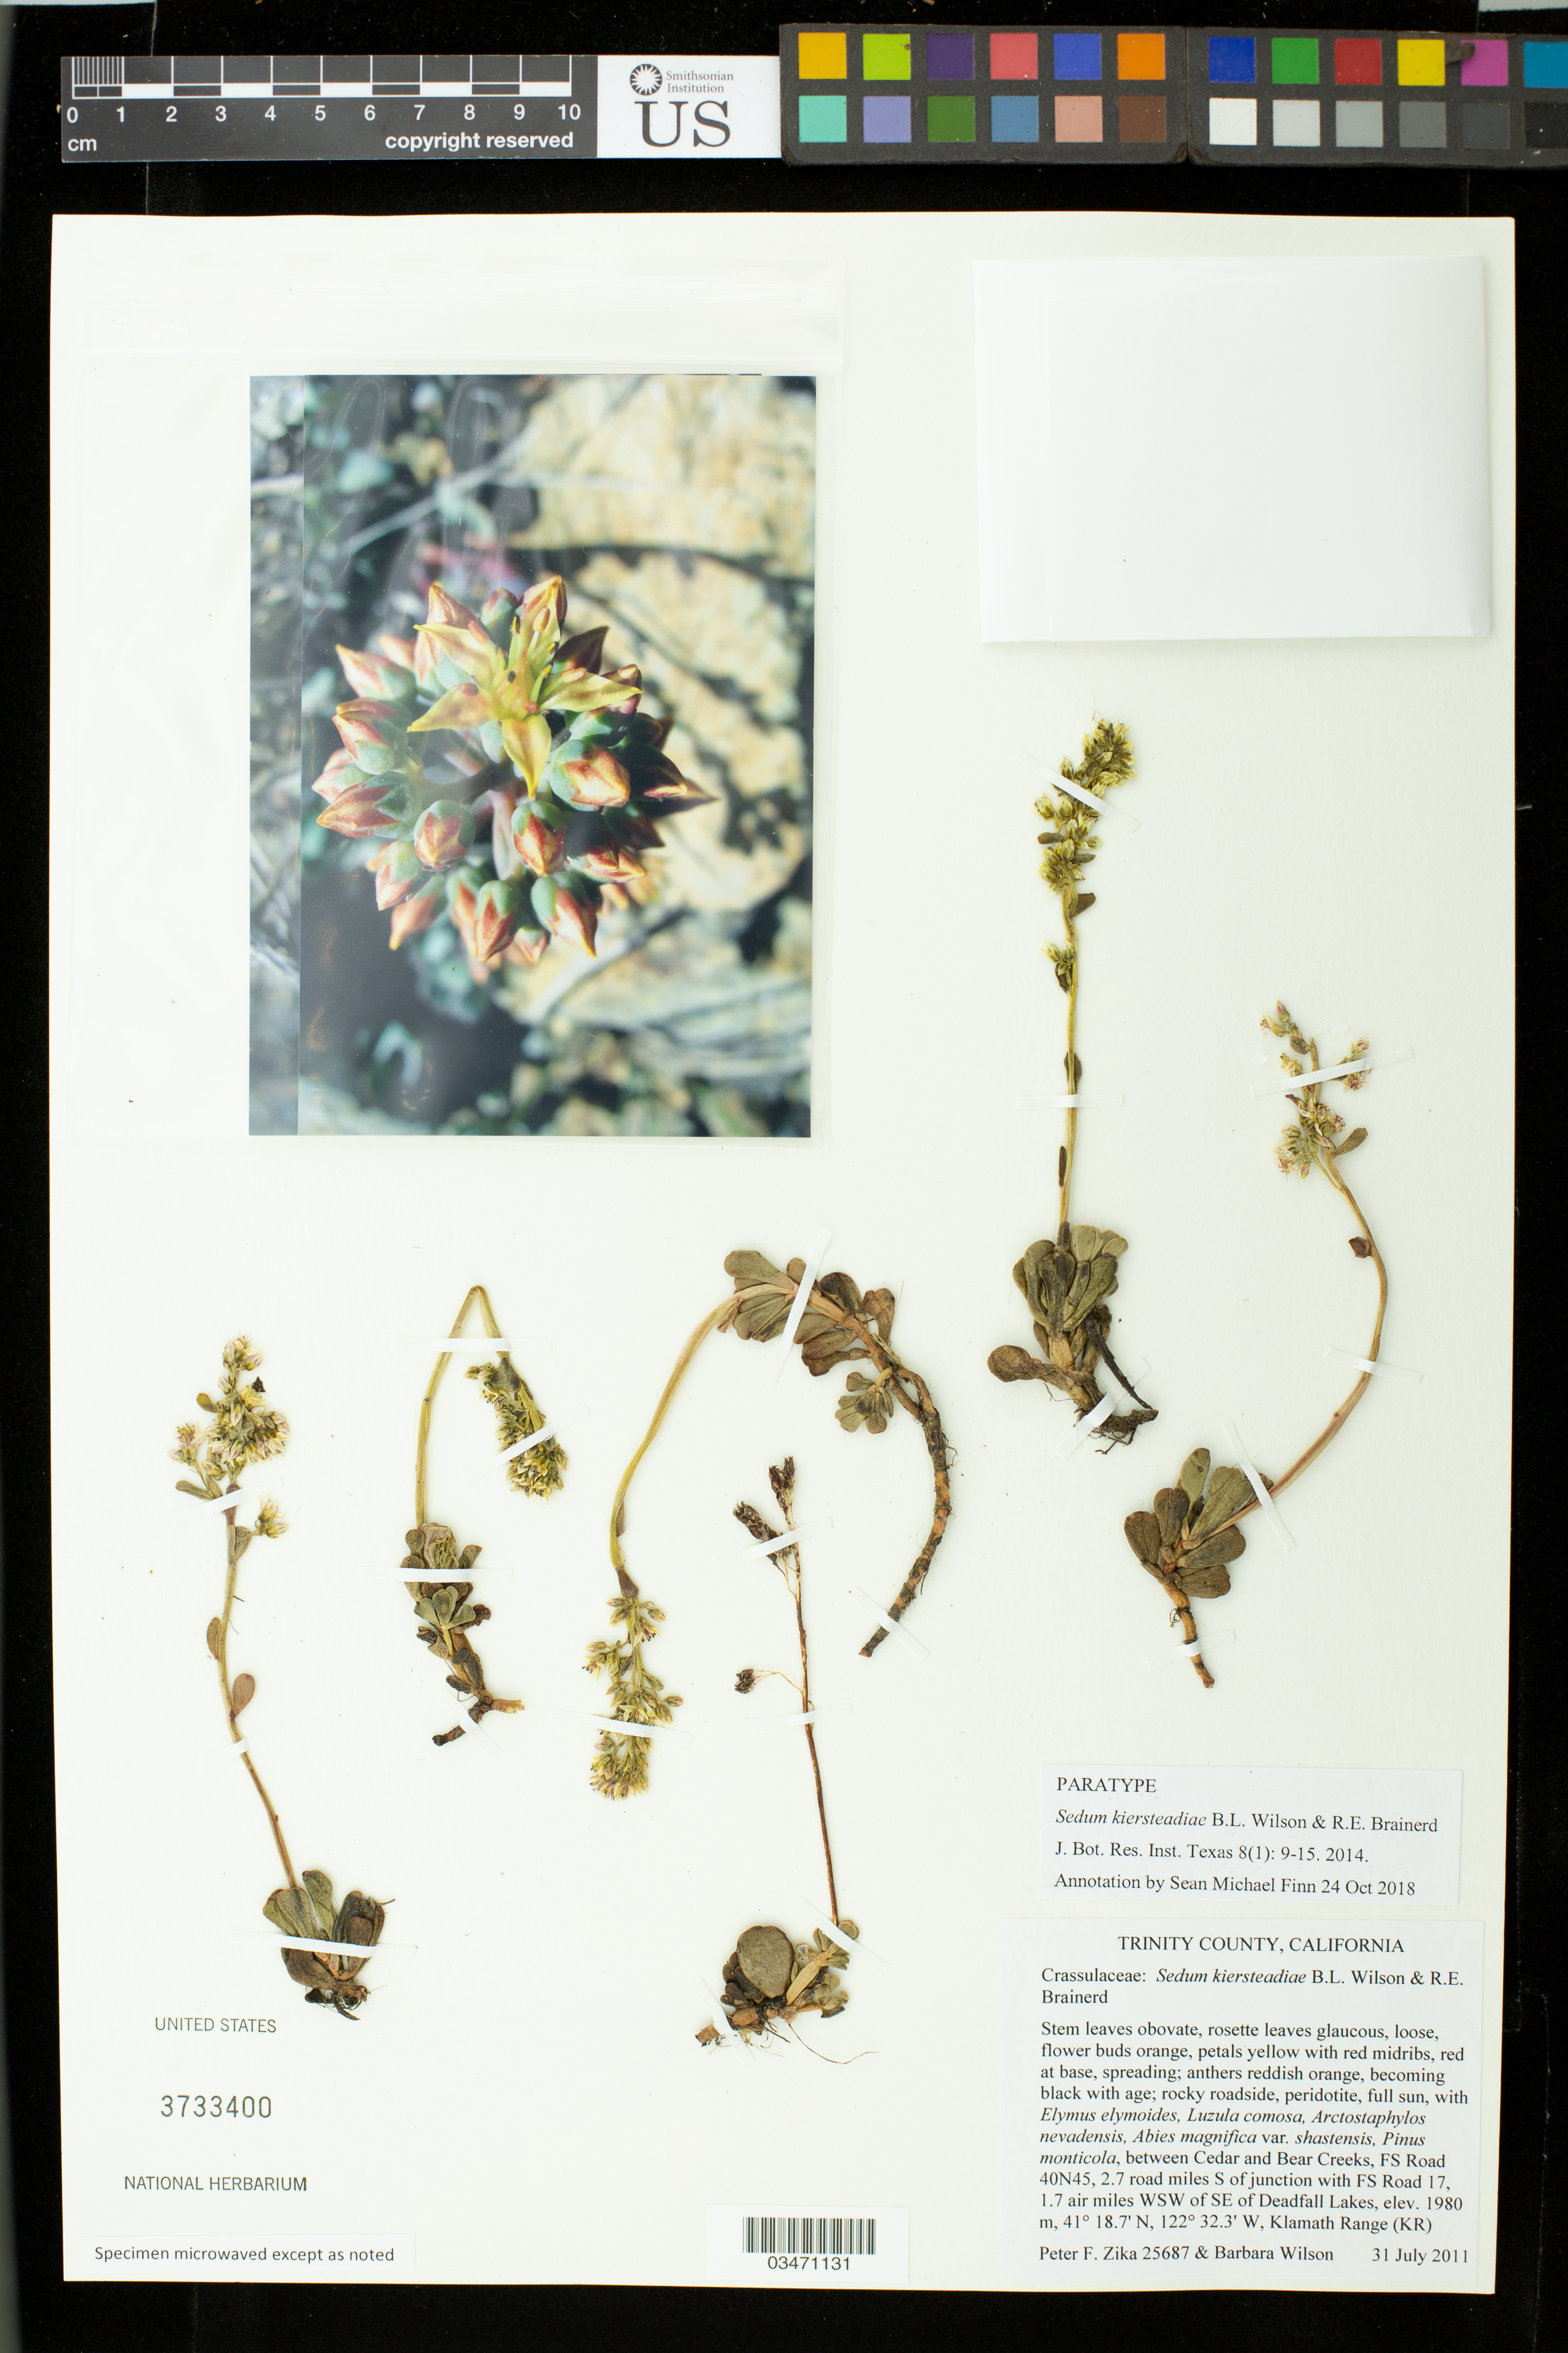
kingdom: Plantae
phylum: Tracheophyta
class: Magnoliopsida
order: Saxifragales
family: Crassulaceae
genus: Sedum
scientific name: Sedum kiersteadiae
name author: B.L. Wilson & R.E. Brainerd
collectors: P. F. Zika & B. Wilson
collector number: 25687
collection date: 2011-07-31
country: United States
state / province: California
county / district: Trinity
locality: Between Cedar and Bear Creeks, FS Road 40N45, 2.7 road miles S of jct with FS Road 17,1.7 air miles NW of the NW Deadfall lake, Klamath Range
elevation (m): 1980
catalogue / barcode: US 3733400